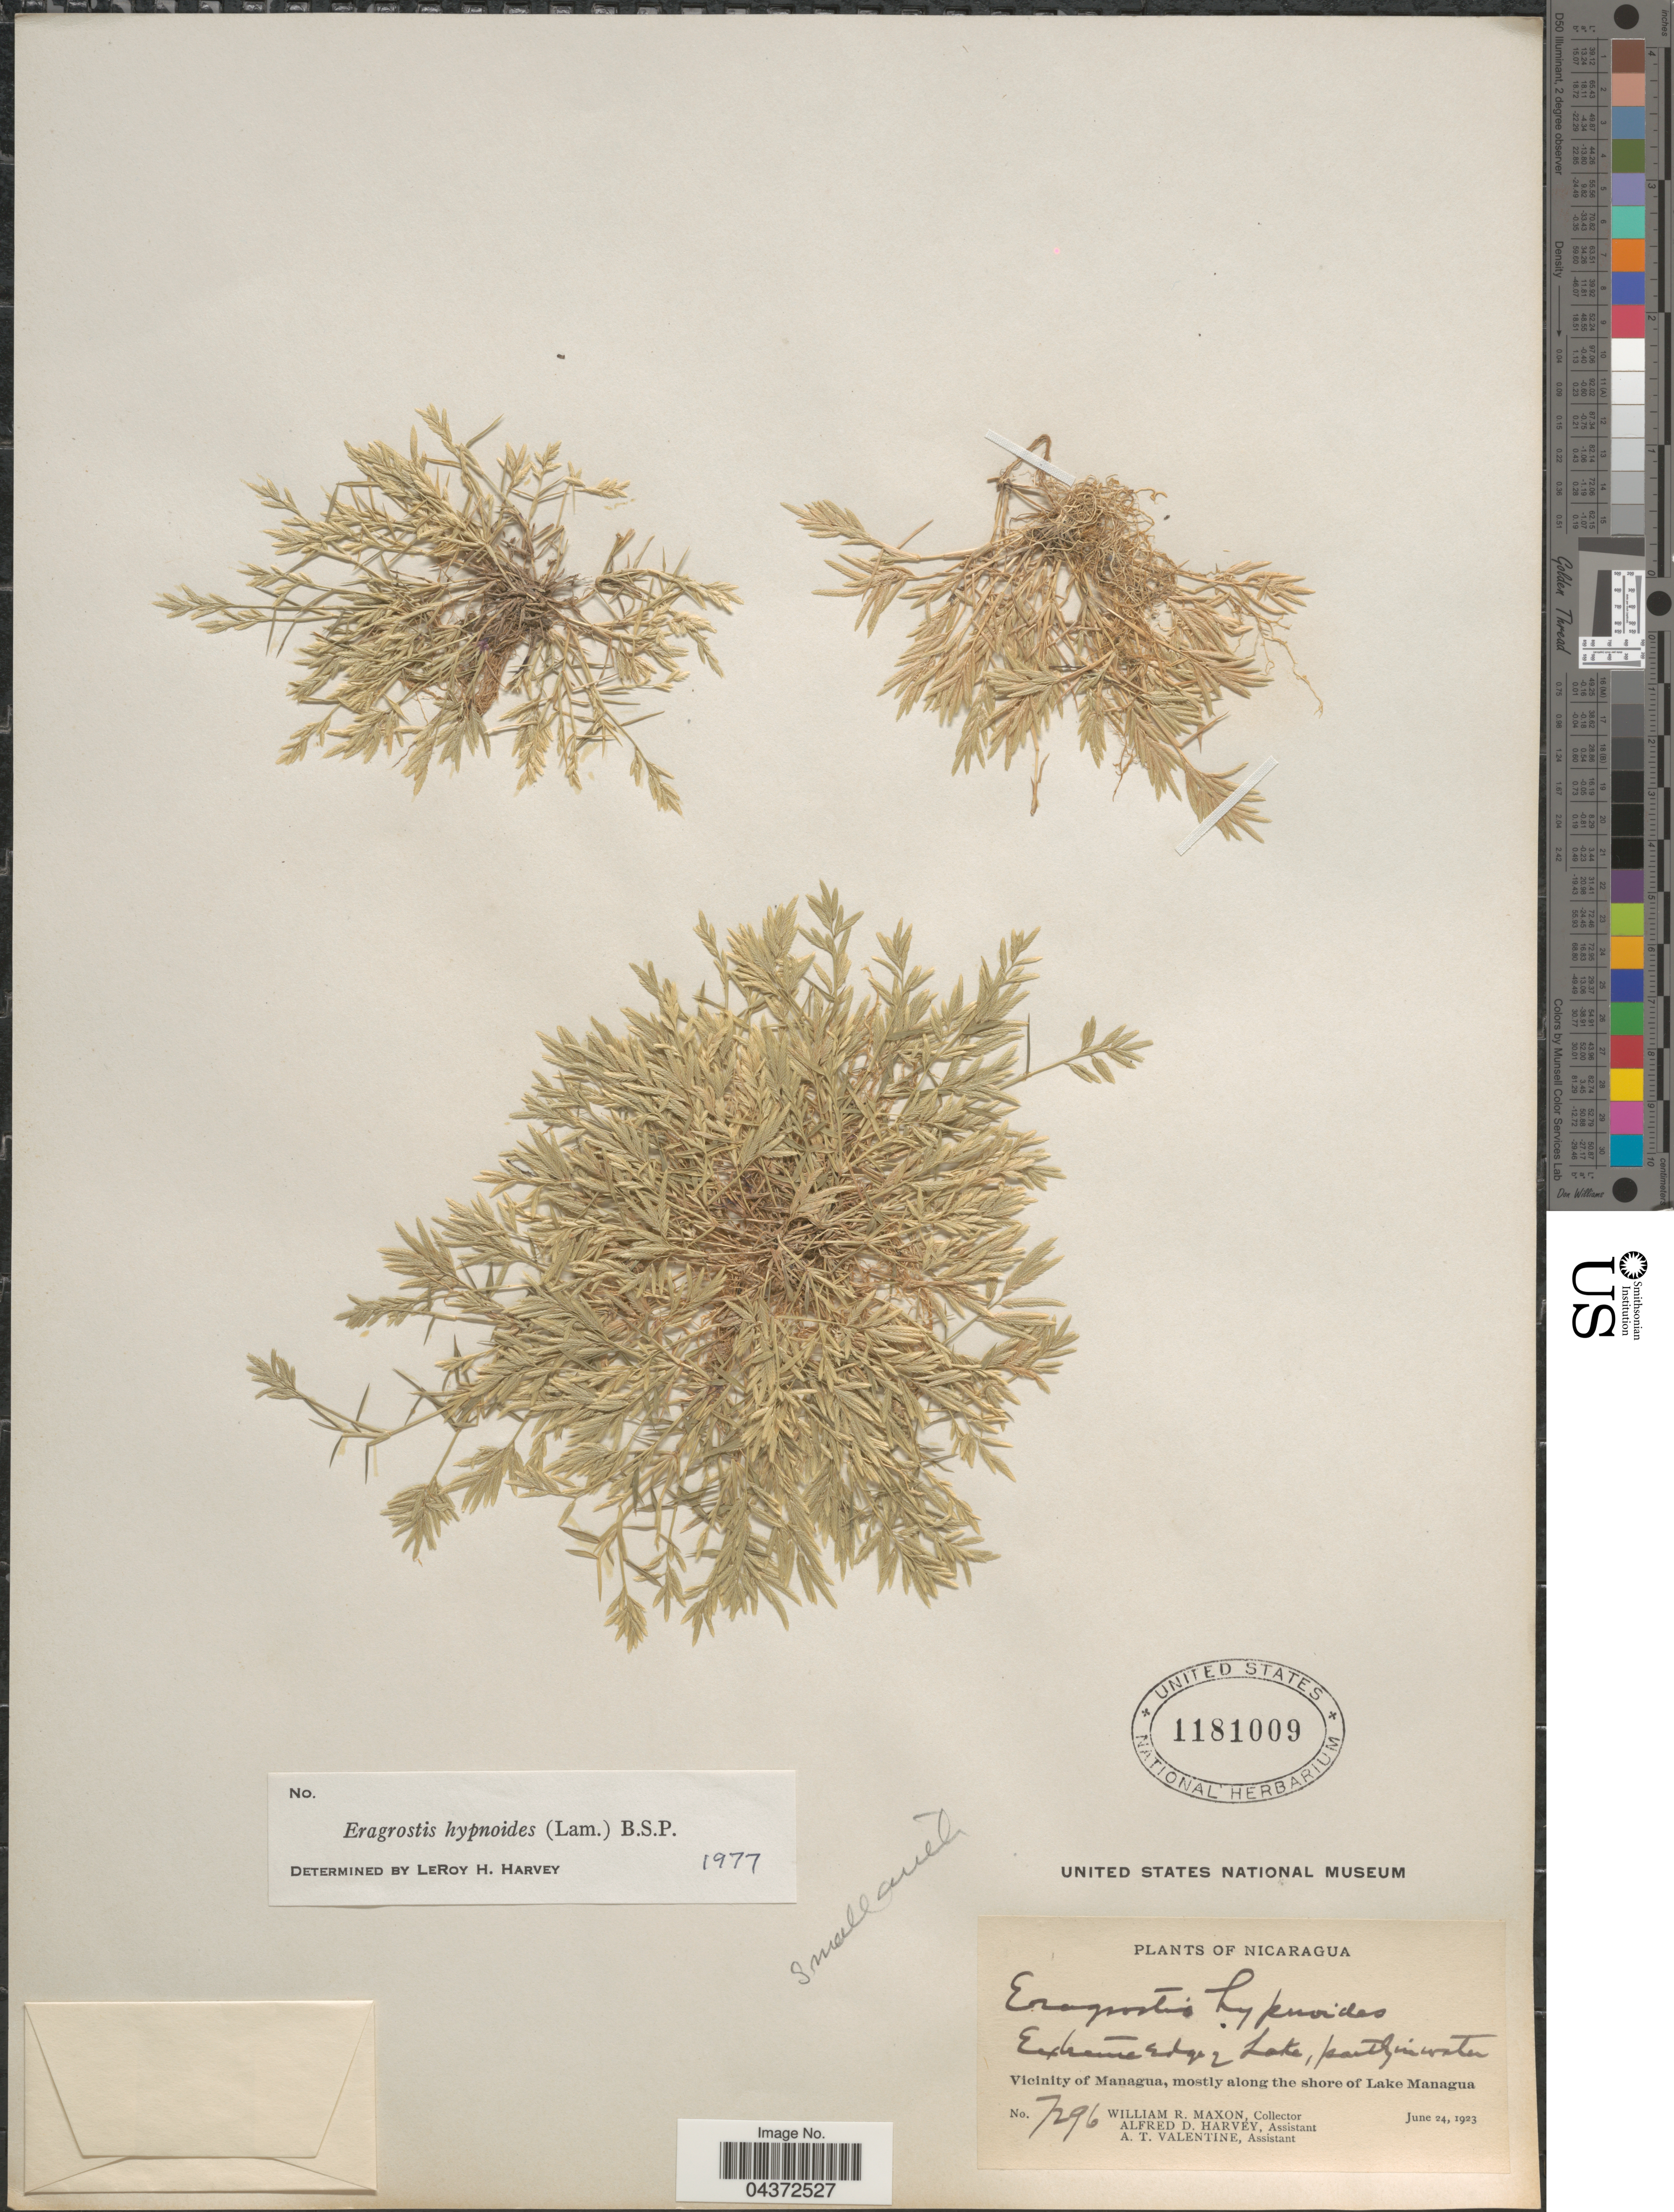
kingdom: Plantae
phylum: Tracheophyta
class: Liliopsida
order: Poales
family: Poaceae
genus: Eragrostis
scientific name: Eragrostis hypnoides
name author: (Lam.) Britton, Stearns & Poggenb.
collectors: W. R. Maxon, A. D. Harvey & A. Valentine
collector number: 7296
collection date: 1923-06-24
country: Nicaragua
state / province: Managua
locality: Extreme edge of Lake. Vicinity of Managua, mostly along the shore of Lake Managua.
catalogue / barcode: US 1181009